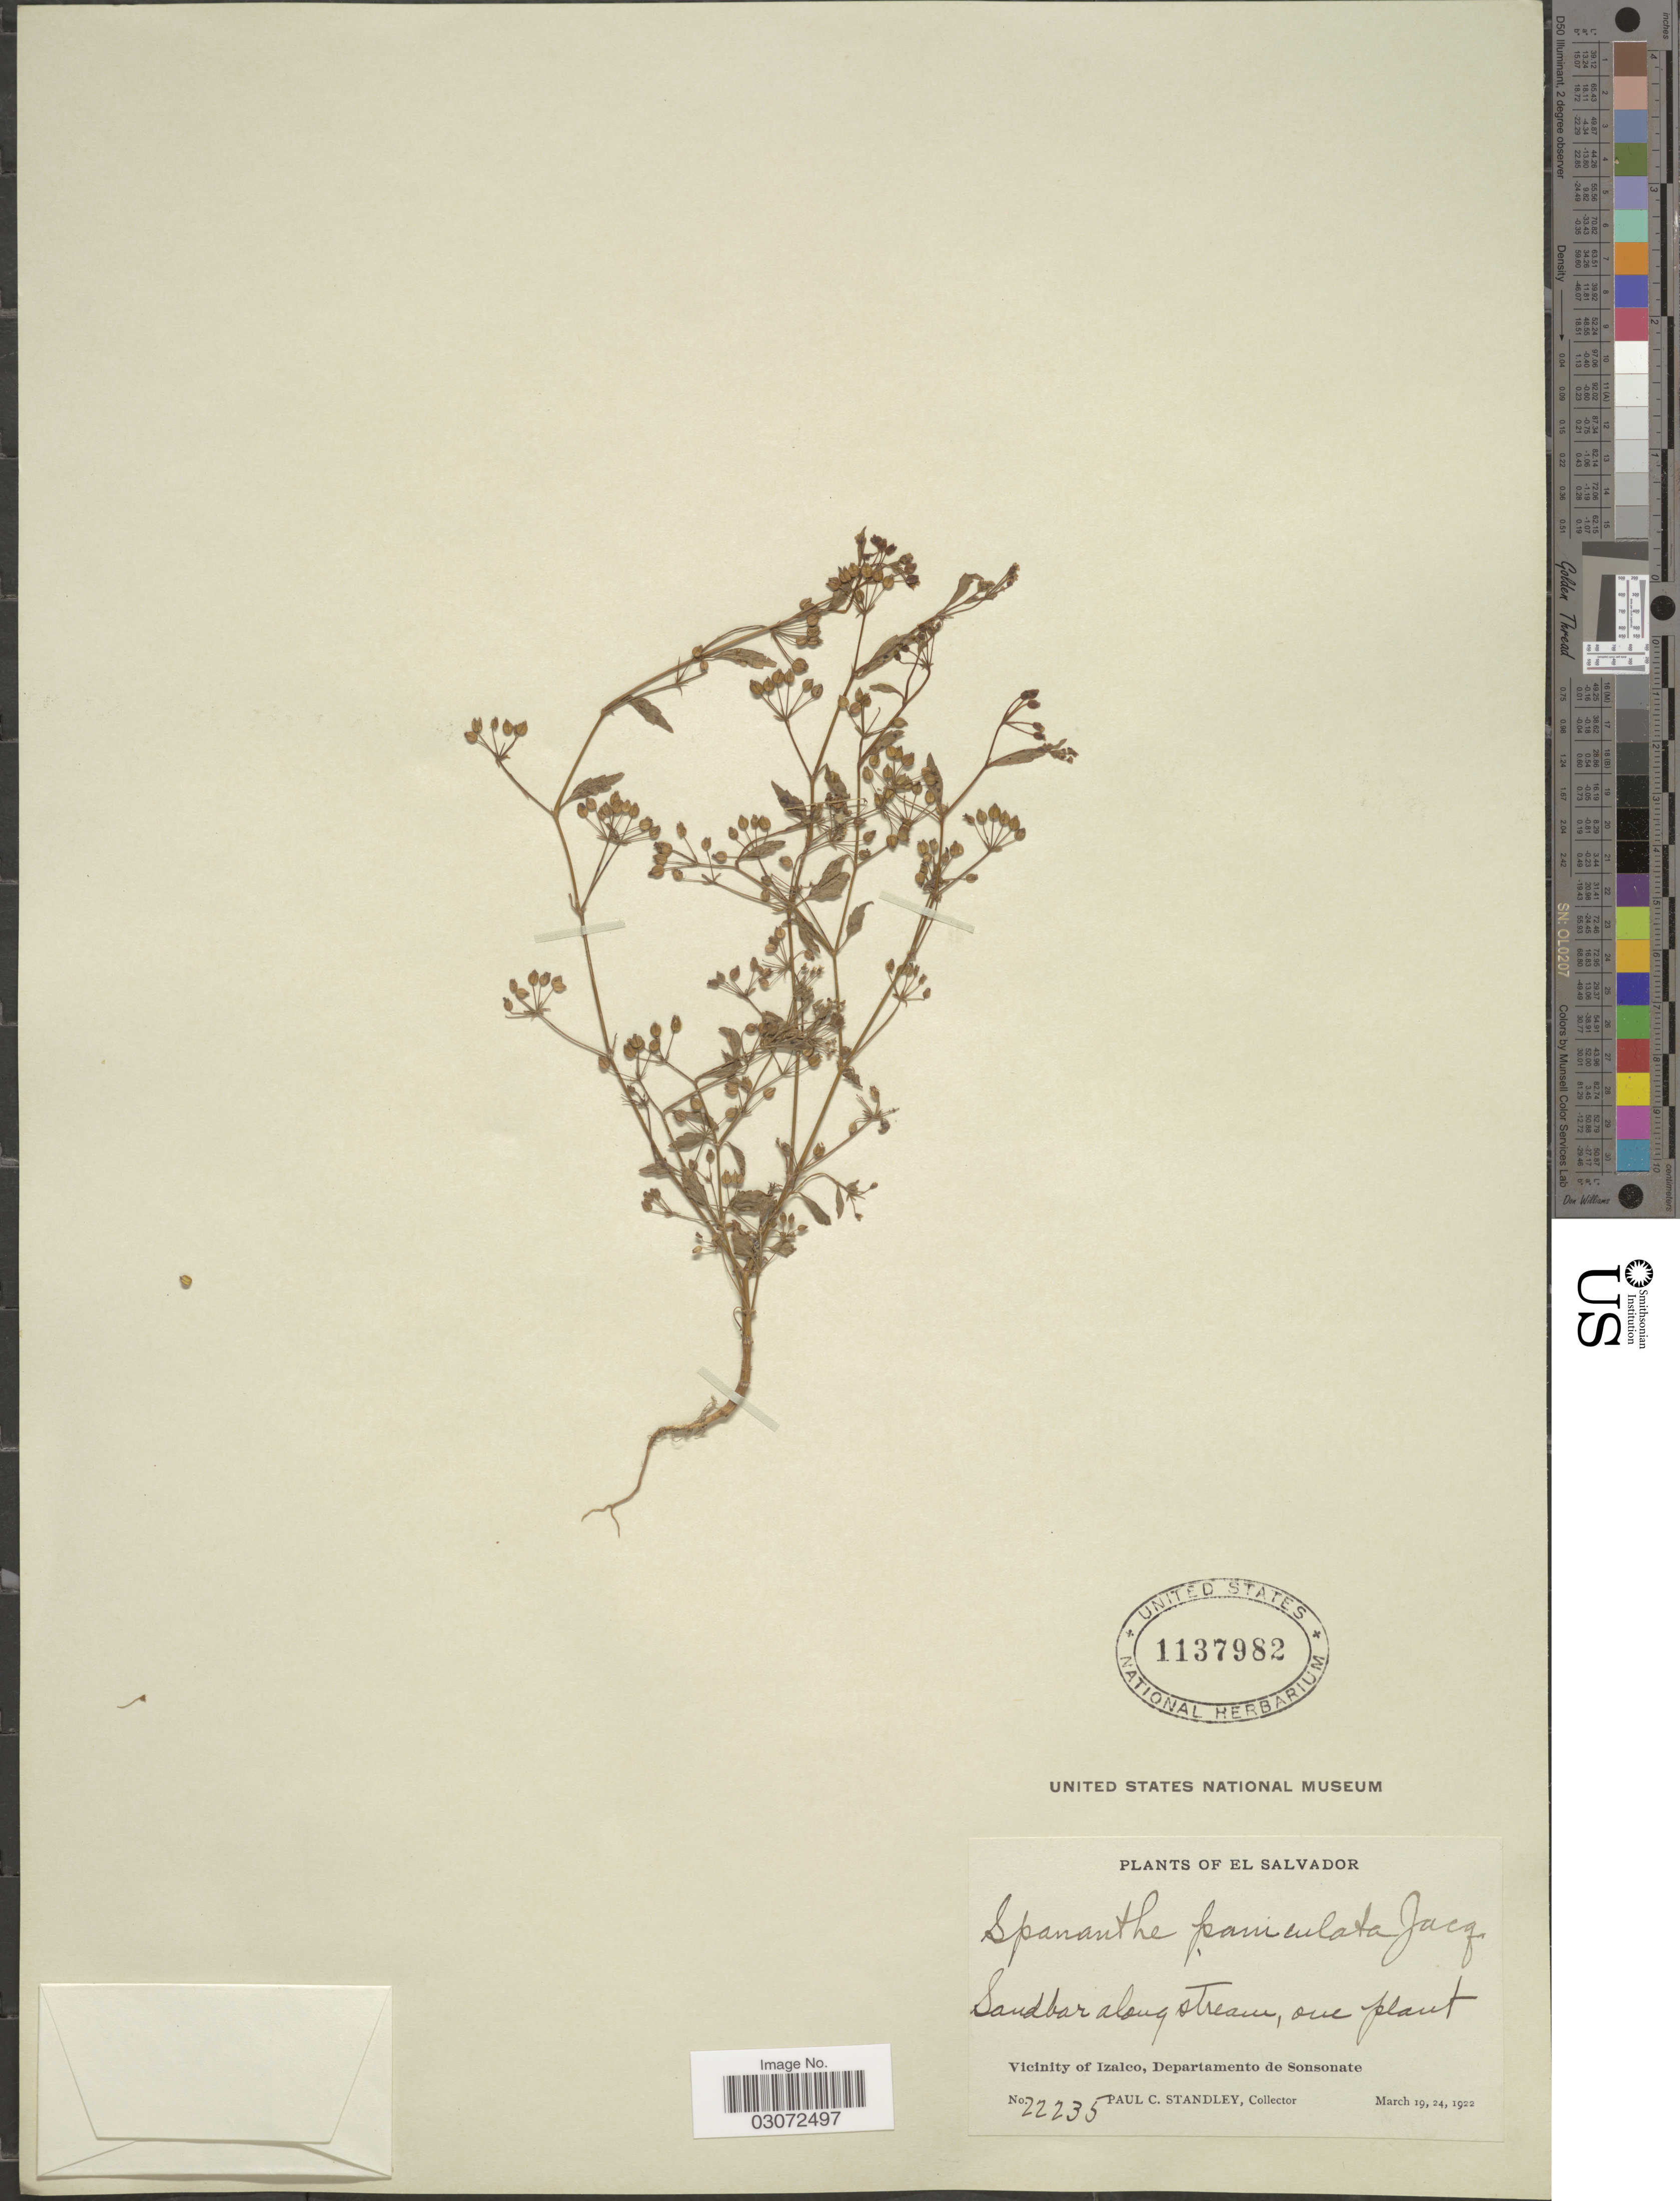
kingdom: Plantae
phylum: Tracheophyta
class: Magnoliopsida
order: Apiales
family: Apiaceae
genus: Spananthe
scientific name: Spananthe paniculata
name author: Jacq.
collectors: P. C. Standley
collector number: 22235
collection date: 1922-03-19/1922-03-24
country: El Salvador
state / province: Sonsonate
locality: Vicinity of Izalco, Departamento de Sonsonate.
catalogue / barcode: US 1137982